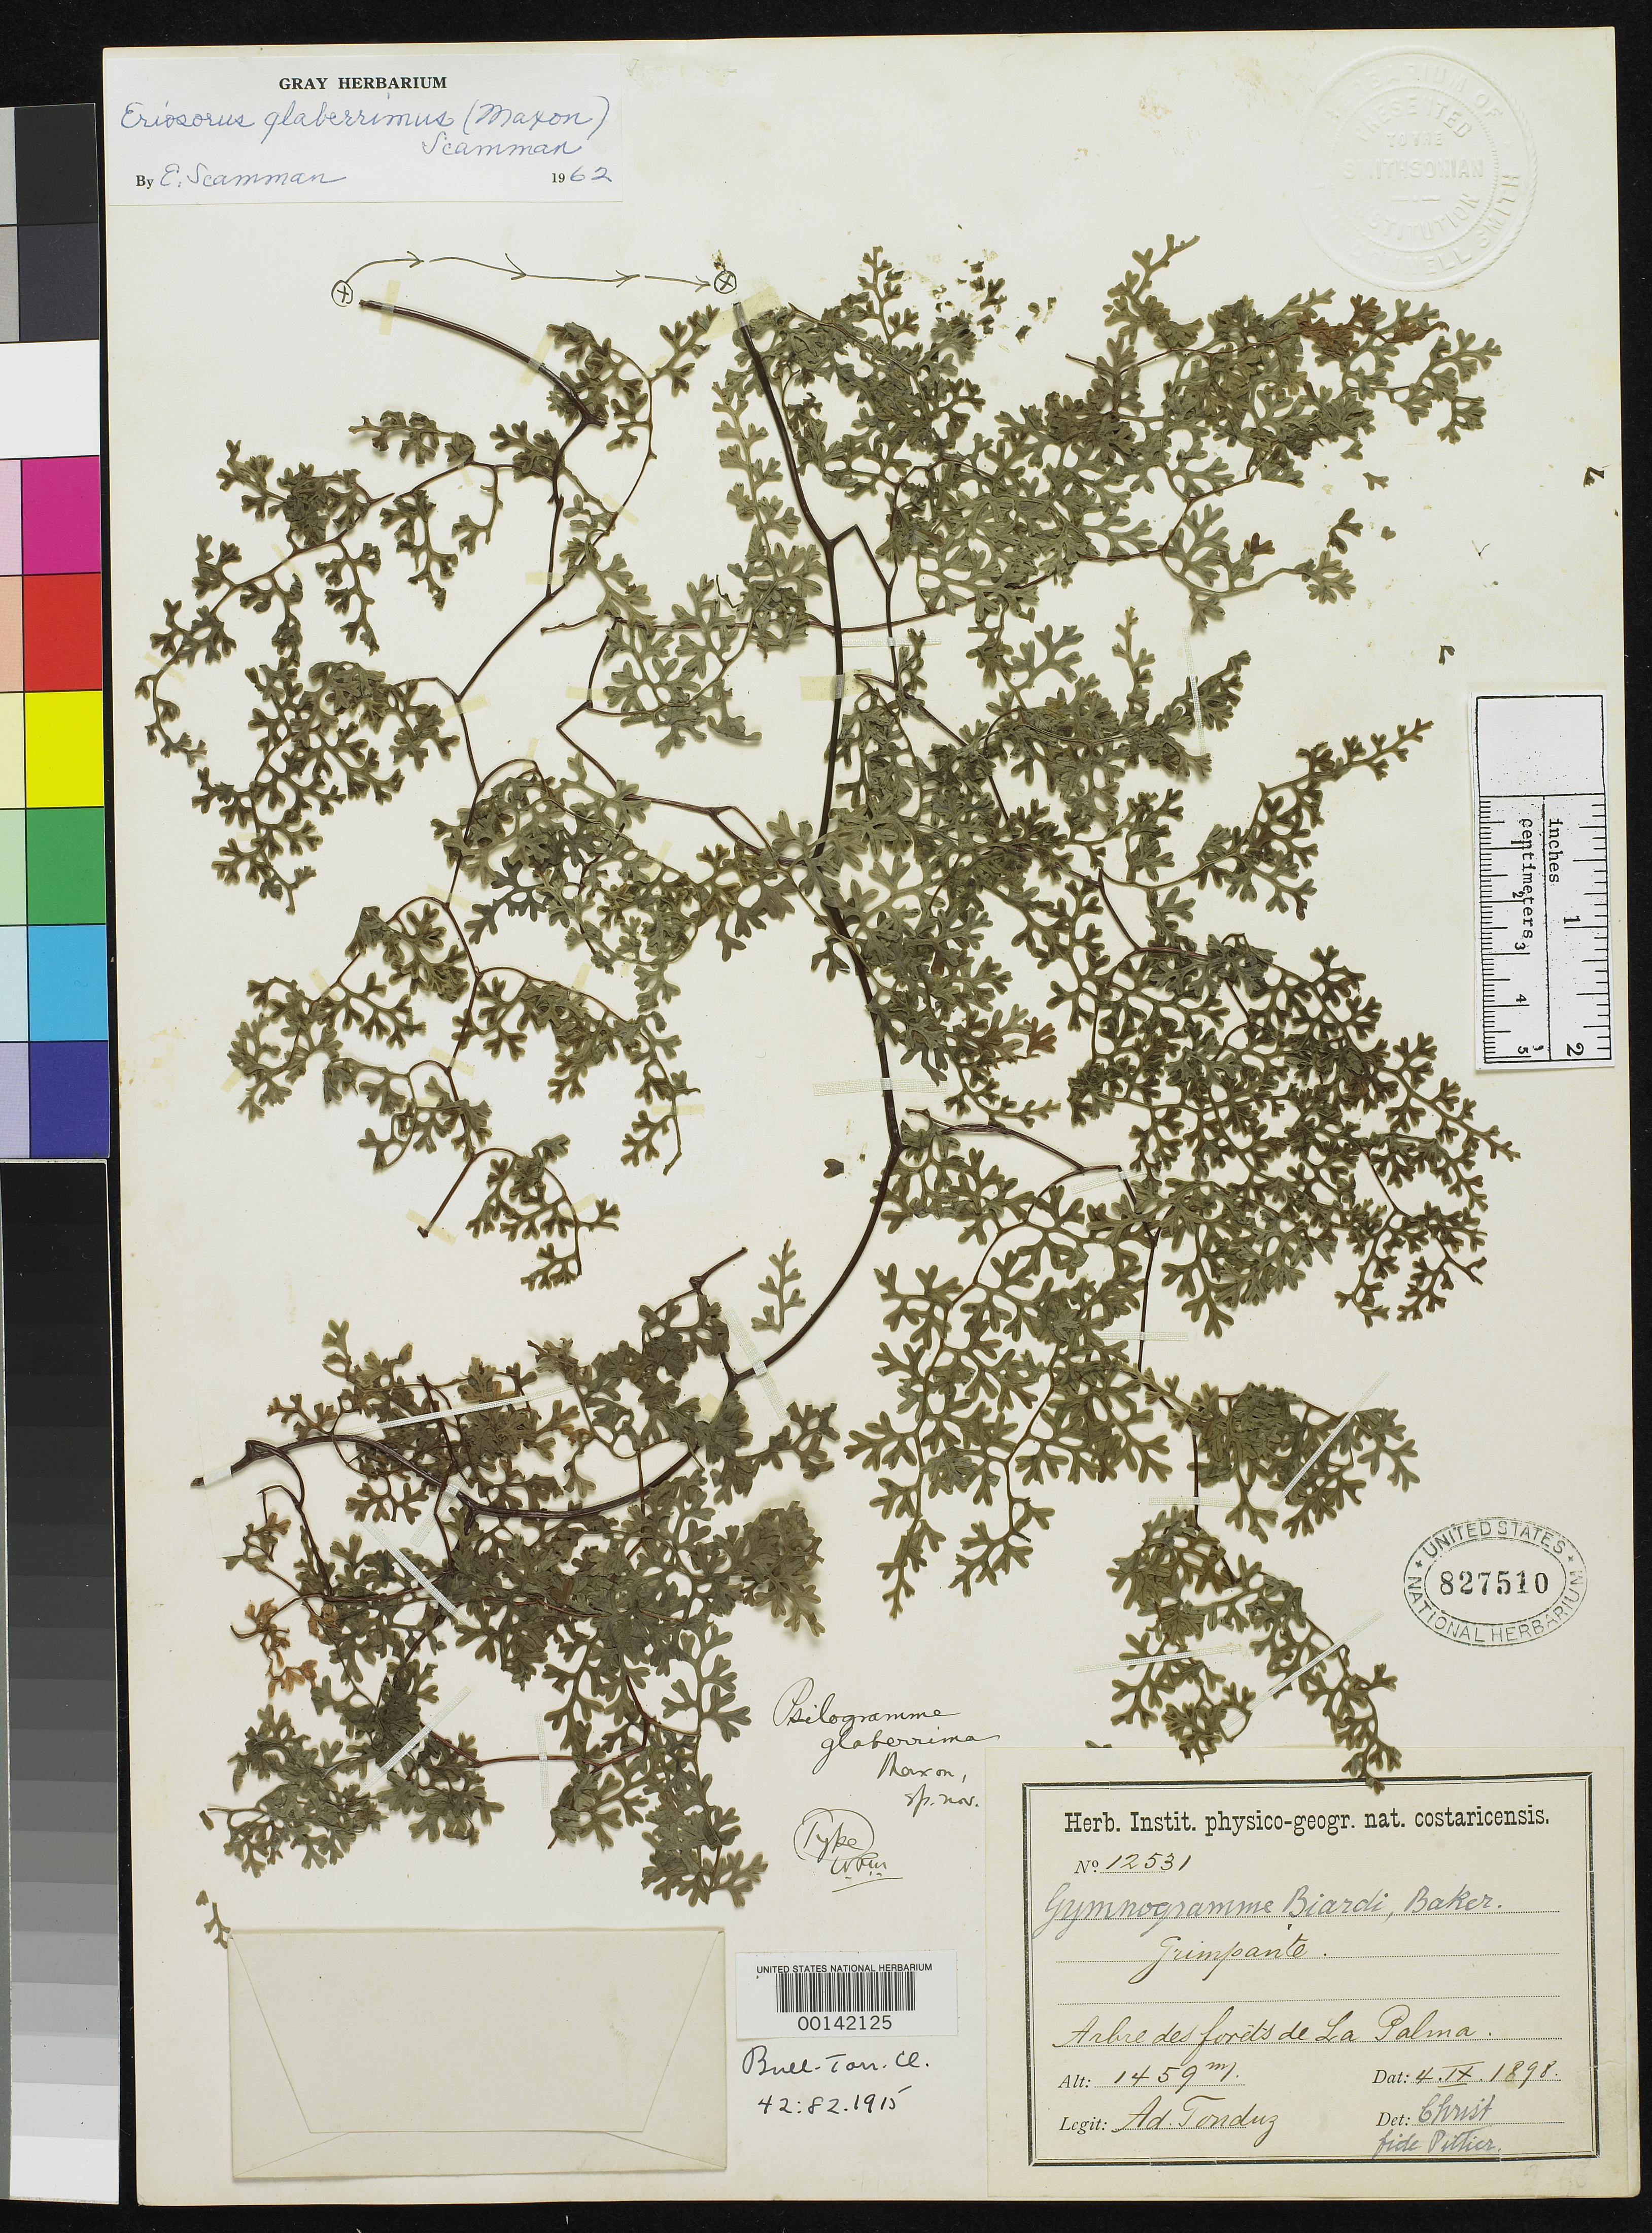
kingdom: Plantae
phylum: Tracheophyta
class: Polypodiopsida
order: Polypodiales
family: Pteridaceae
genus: Psilogramme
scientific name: Psilogramme glaberrima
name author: Maxon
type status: Holotype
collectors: A. Tonduz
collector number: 12531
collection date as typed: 04 Sep 1891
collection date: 1891-09-04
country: Costa Rica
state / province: San José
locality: Arbre de forets de La Palma. [Tree from forests of La Palma?]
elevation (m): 1459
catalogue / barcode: US 827510